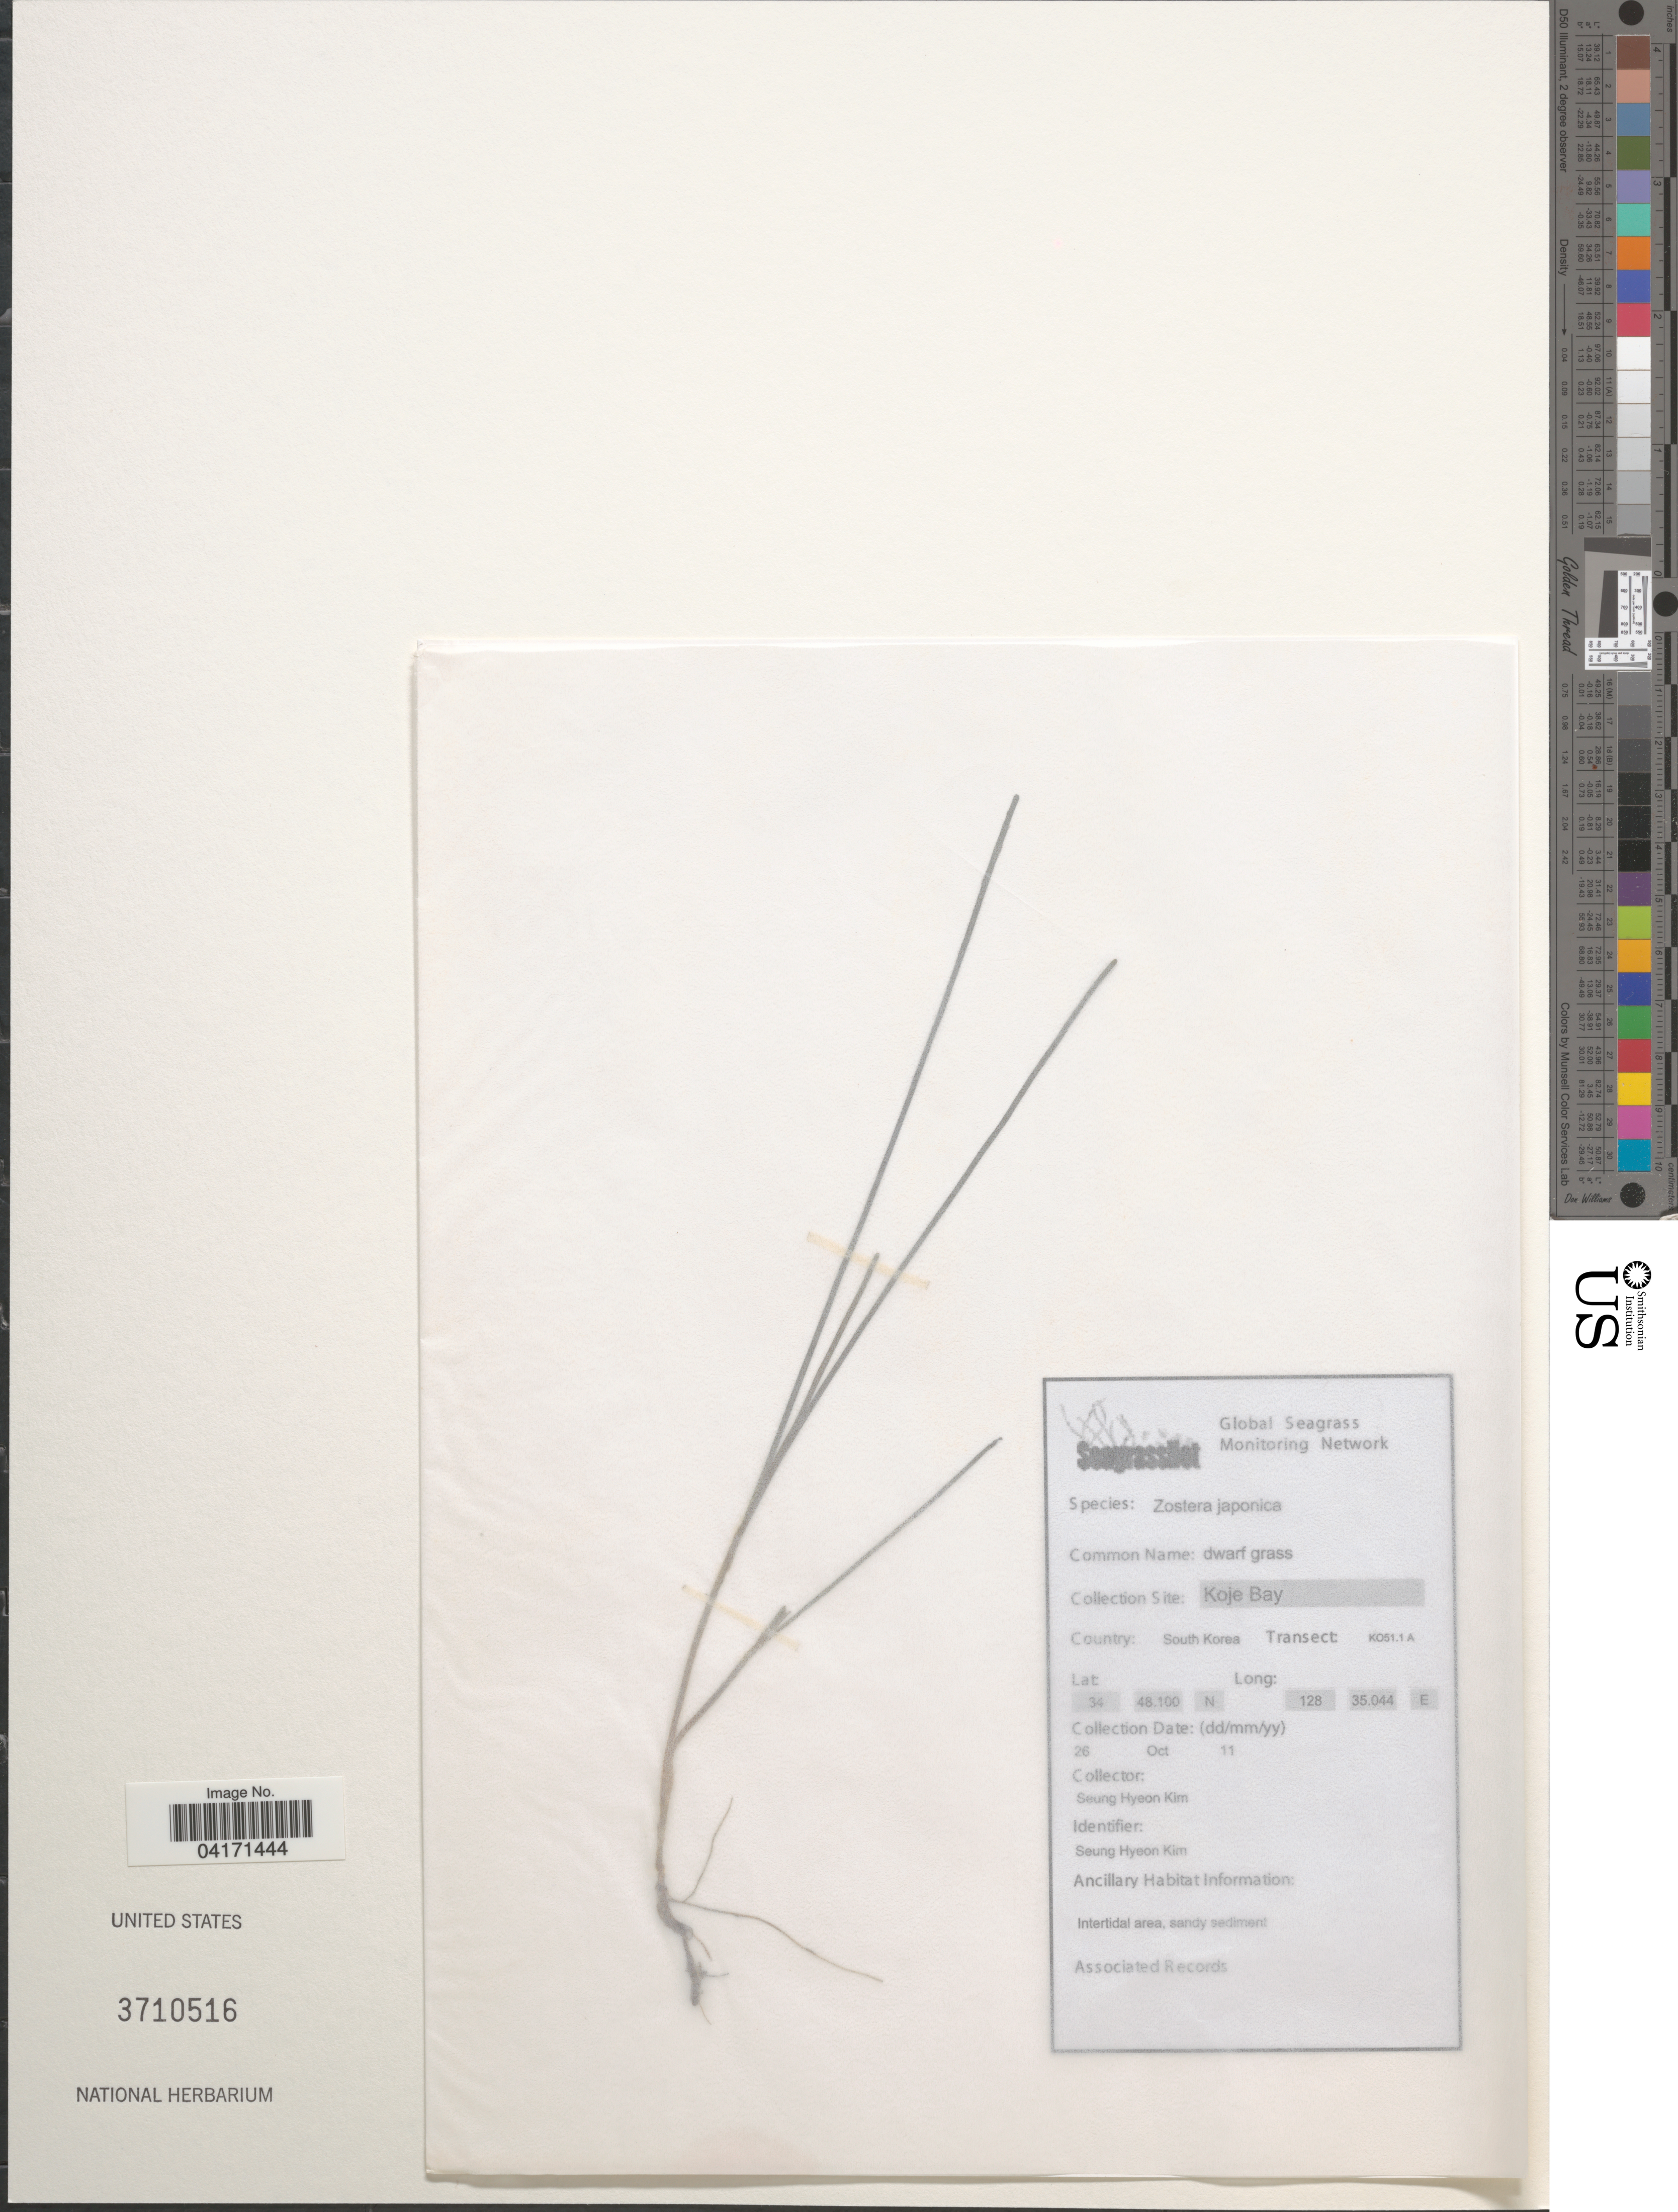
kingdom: Plantae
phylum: Tracheophyta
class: Liliopsida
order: Alismatales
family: Zosteraceae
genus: Zostera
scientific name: Zostera japonica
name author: Asch. & Graebn.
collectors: S. Kim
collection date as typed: Transcribed d/m/y: 26/10/11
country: South Korea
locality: Koje Bay. Transect: KO51.1 A.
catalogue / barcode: US 3710516